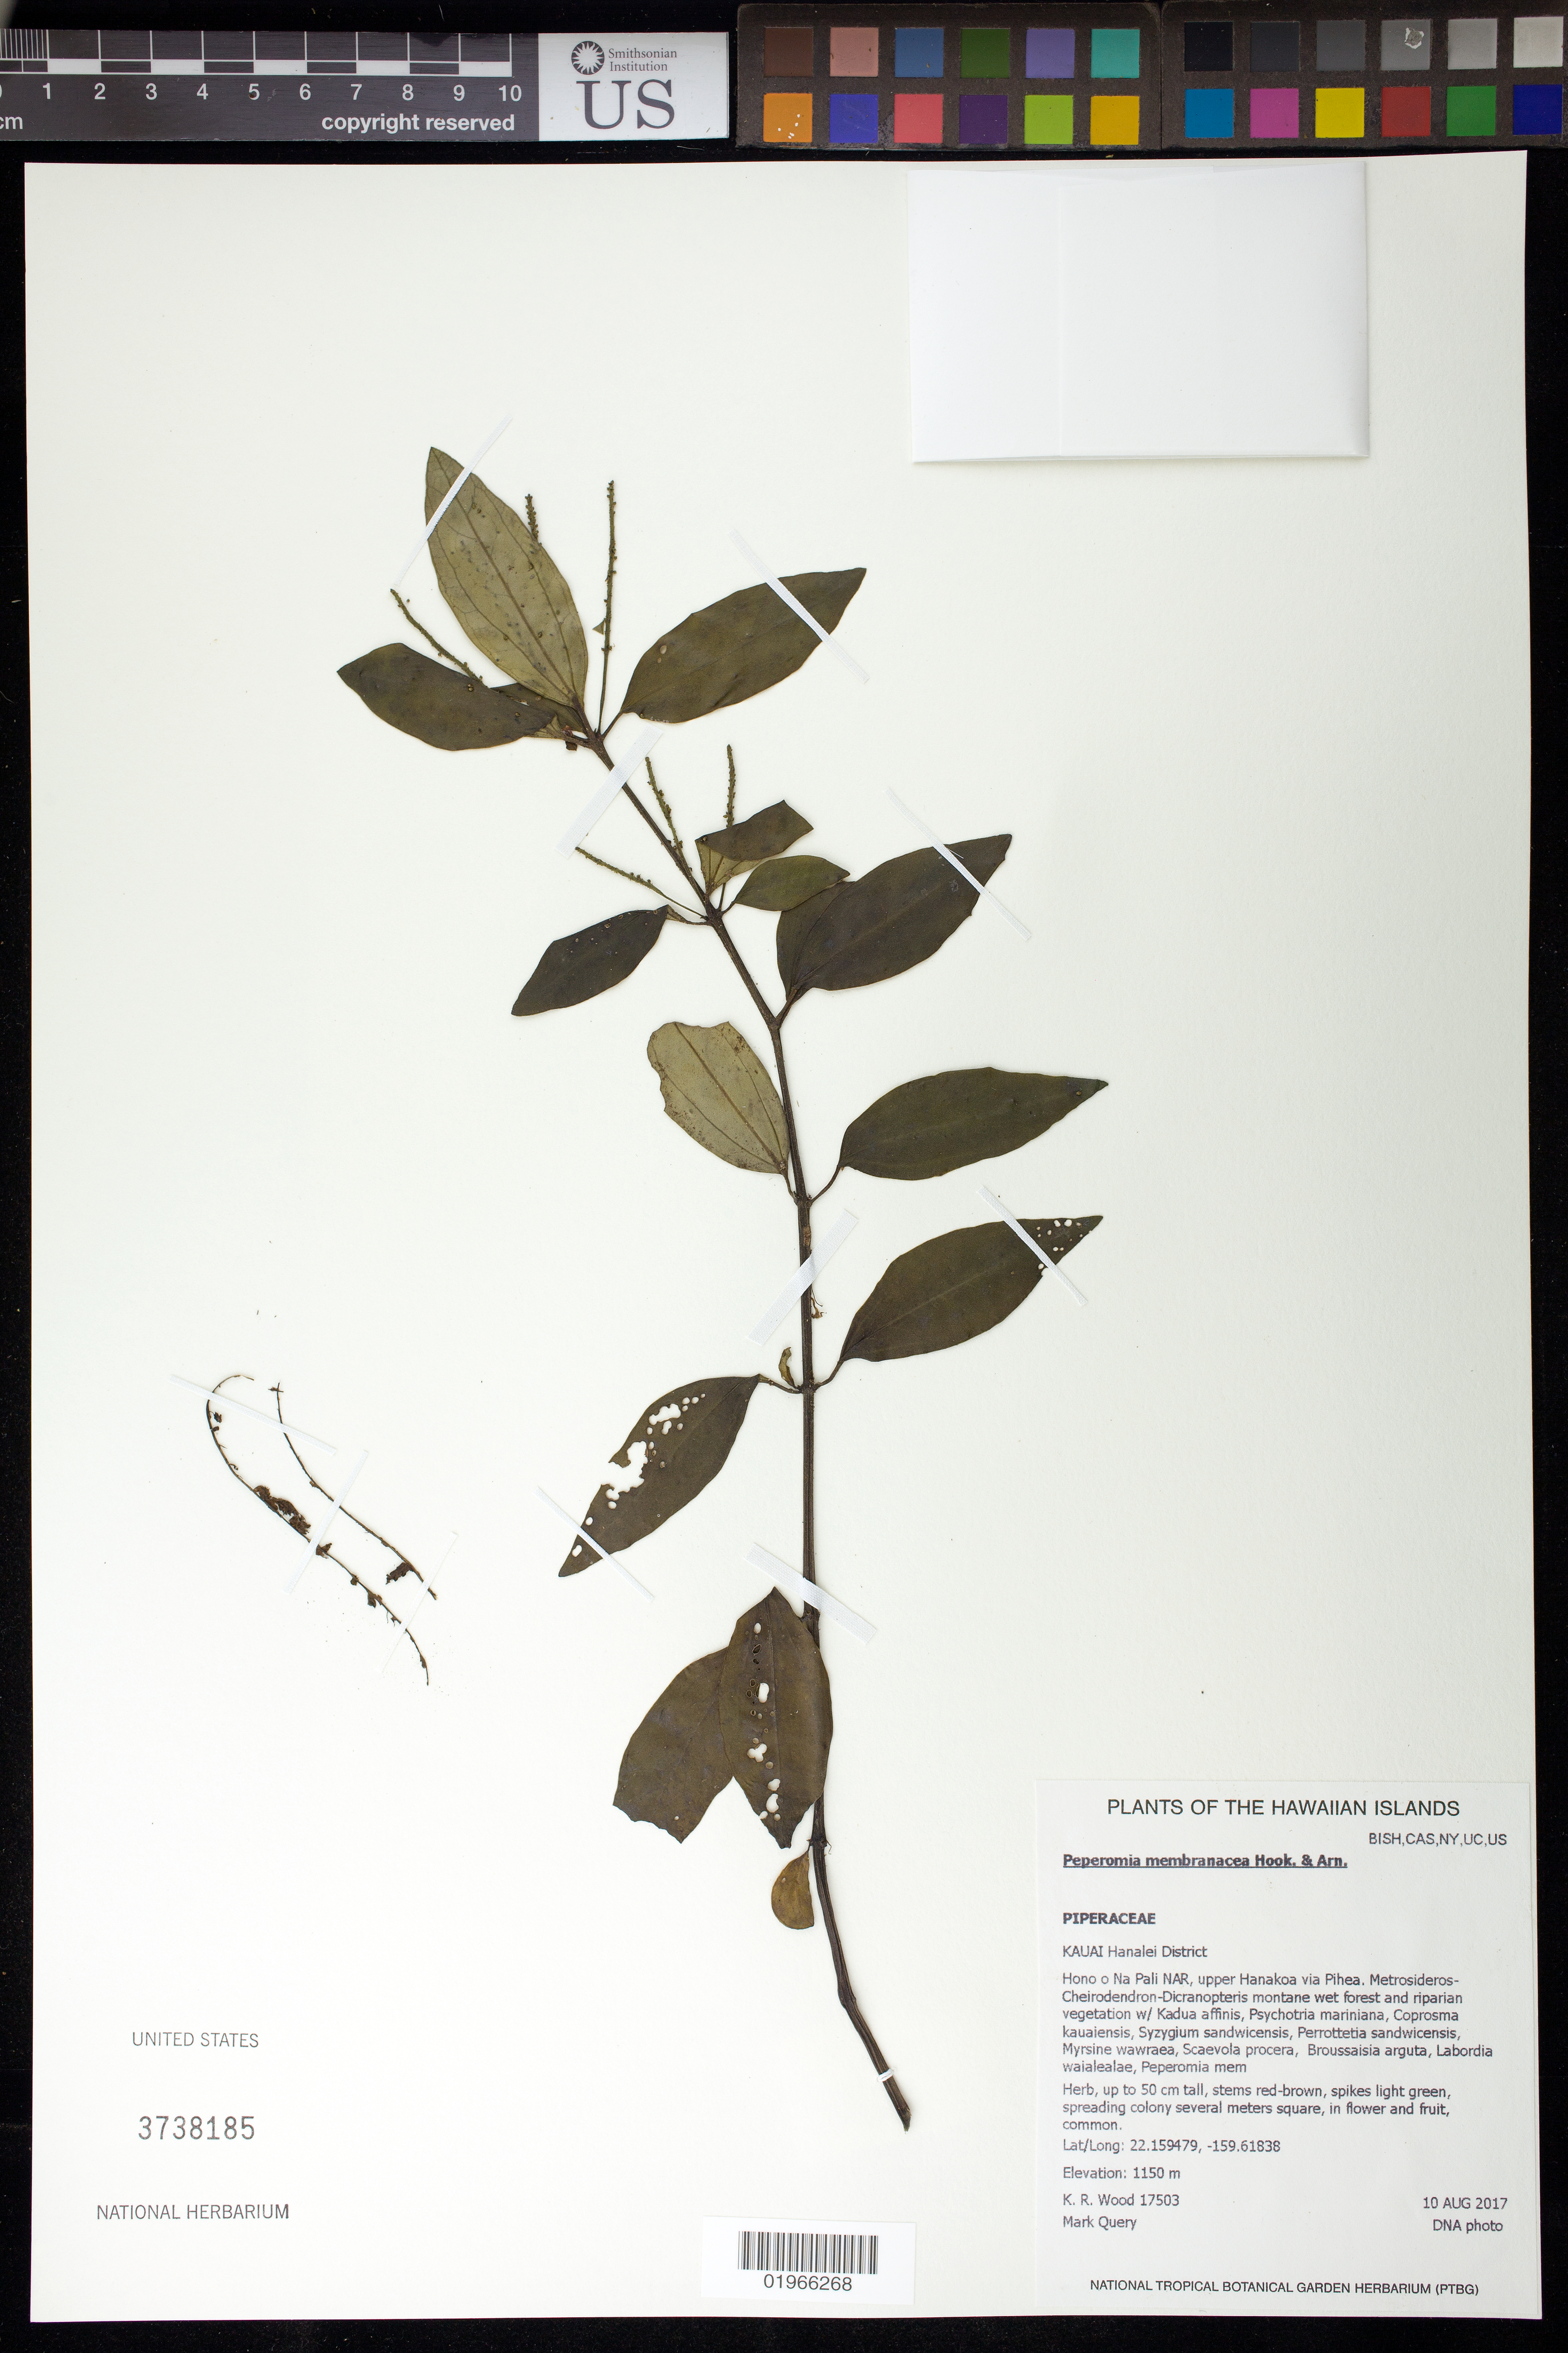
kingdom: Plantae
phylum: Tracheophyta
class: Magnoliopsida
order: Piperales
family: Piperaceae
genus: Peperomia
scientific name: Peperomia membranacea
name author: Hook. & Arn.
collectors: K. R. Wood & M. Query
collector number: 17503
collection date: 2017-08-10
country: United States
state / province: Hawaii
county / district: Kauai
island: Kaua'i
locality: Hanalei District, Hono o Na Pali NAR, upper Hanakoa via Pihea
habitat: Montane wet forest and riparian vegetation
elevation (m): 1150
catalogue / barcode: US 3738185